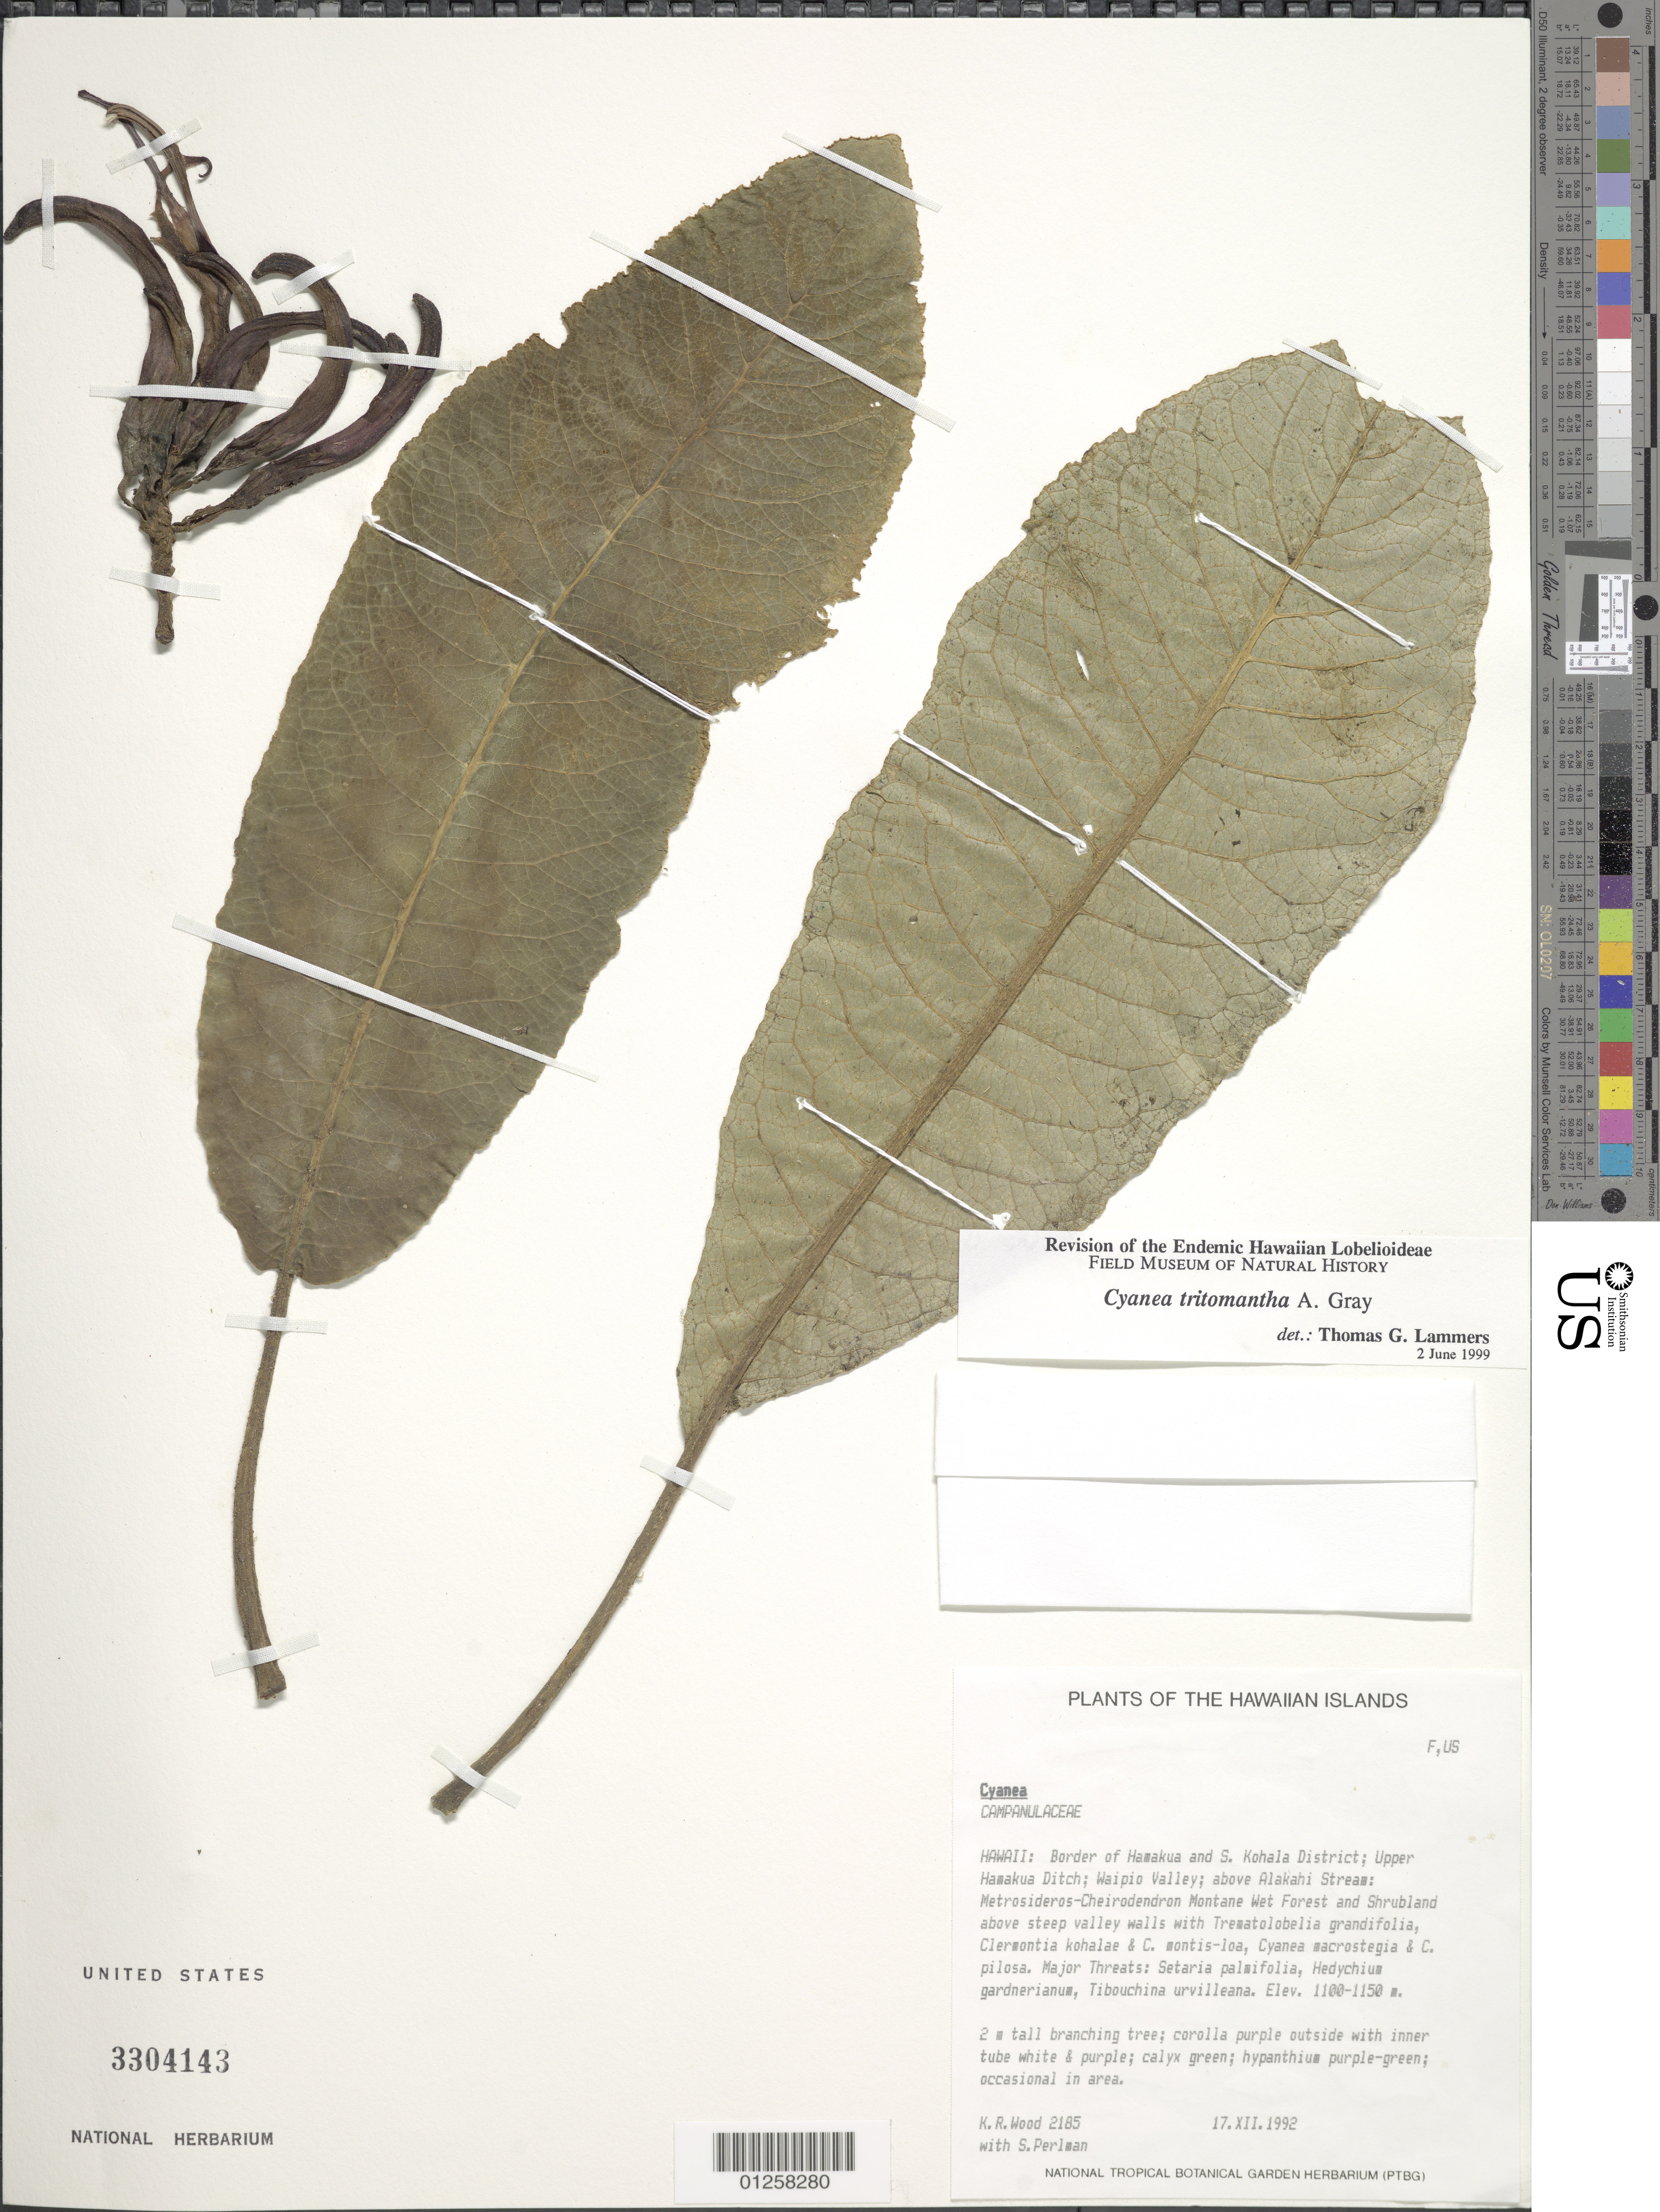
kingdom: Plantae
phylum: Tracheophyta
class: Magnoliopsida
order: Asterales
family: Campanulaceae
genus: Cyanea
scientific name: Cyanea tritomantha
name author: A. Gray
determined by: Lammers, T. G.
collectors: K. R. Wood & S. P. Perlman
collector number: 2185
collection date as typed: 17 Dec 1992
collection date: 1992-12-17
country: United States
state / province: Hawaii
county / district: Hawaii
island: Hawaii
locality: Border of Hamakua and S. Kohala Dist., Upper Hamakua Ditch, Waipio Valley, above Alakahi Stream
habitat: Montane Wet Forest.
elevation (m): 1100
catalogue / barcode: US 3304143